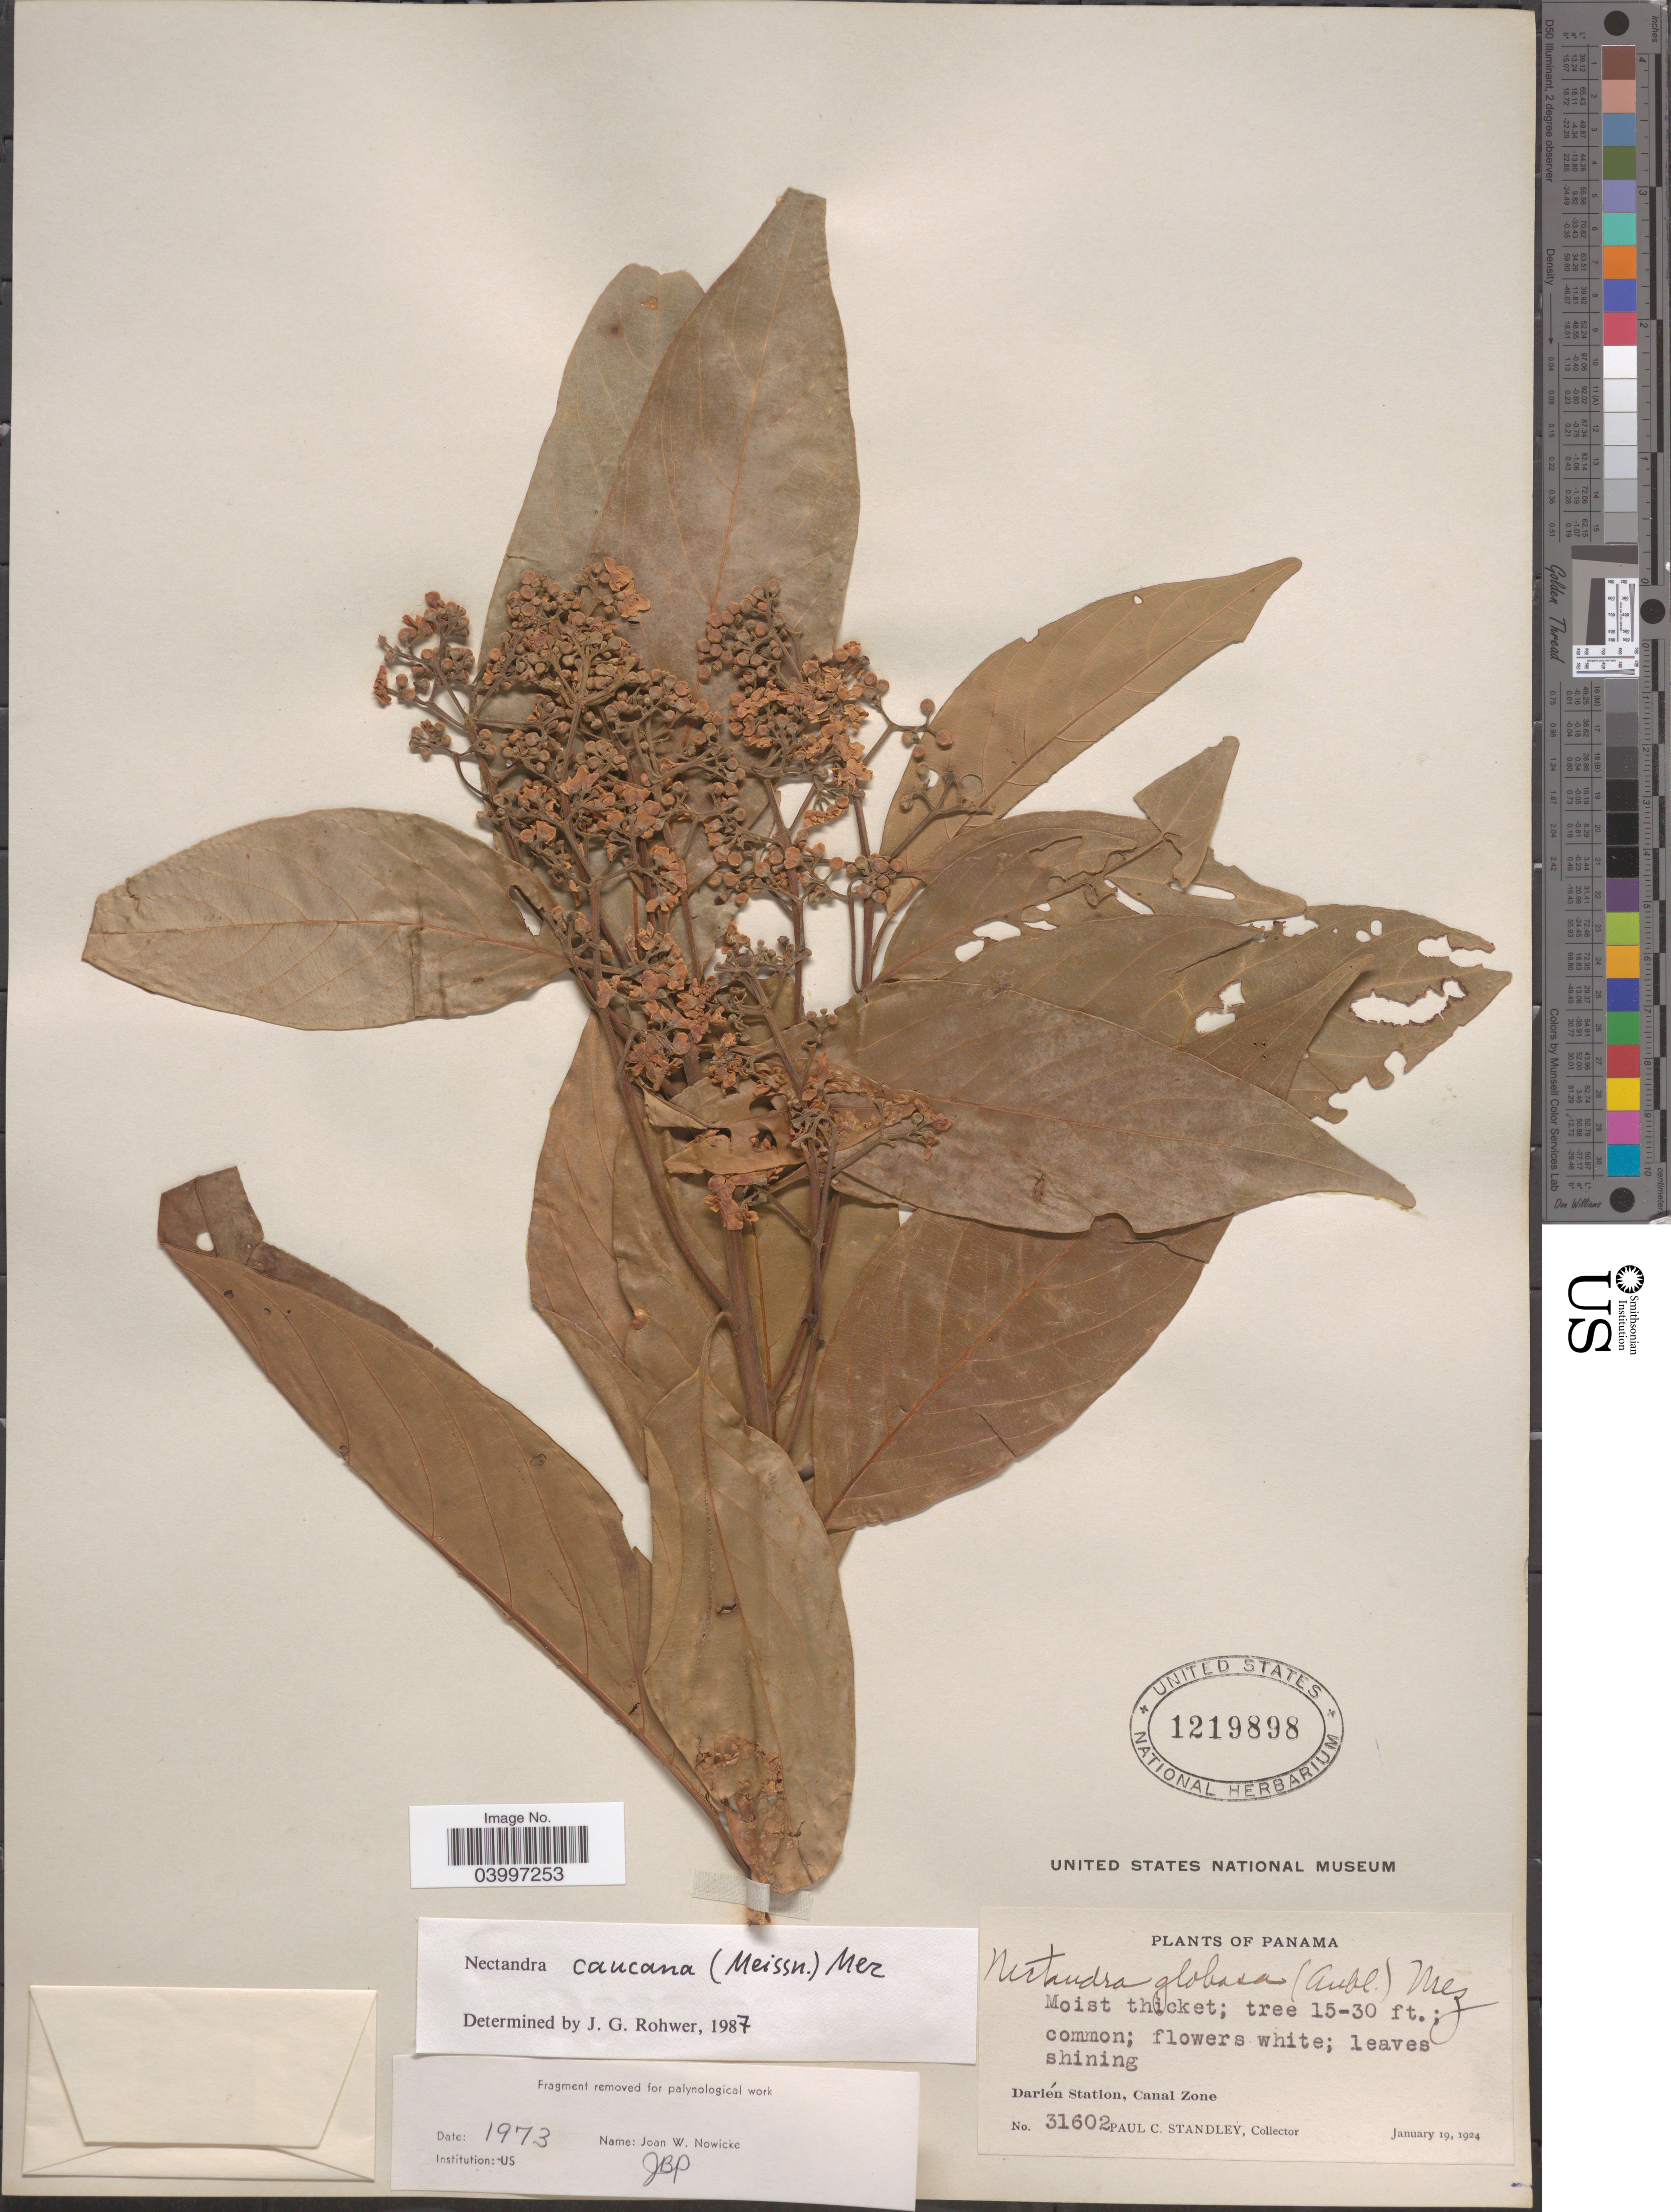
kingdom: Plantae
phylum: Tracheophyta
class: Magnoliopsida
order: Laurales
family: Lauraceae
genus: Nectandra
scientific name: Nectandra caucana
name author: (Meisn.) Mez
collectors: P. C. Standley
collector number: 31602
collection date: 1924-01-19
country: Panama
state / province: Colón / Panamá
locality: Darién Station, Canal Zone.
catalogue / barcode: US 1219898